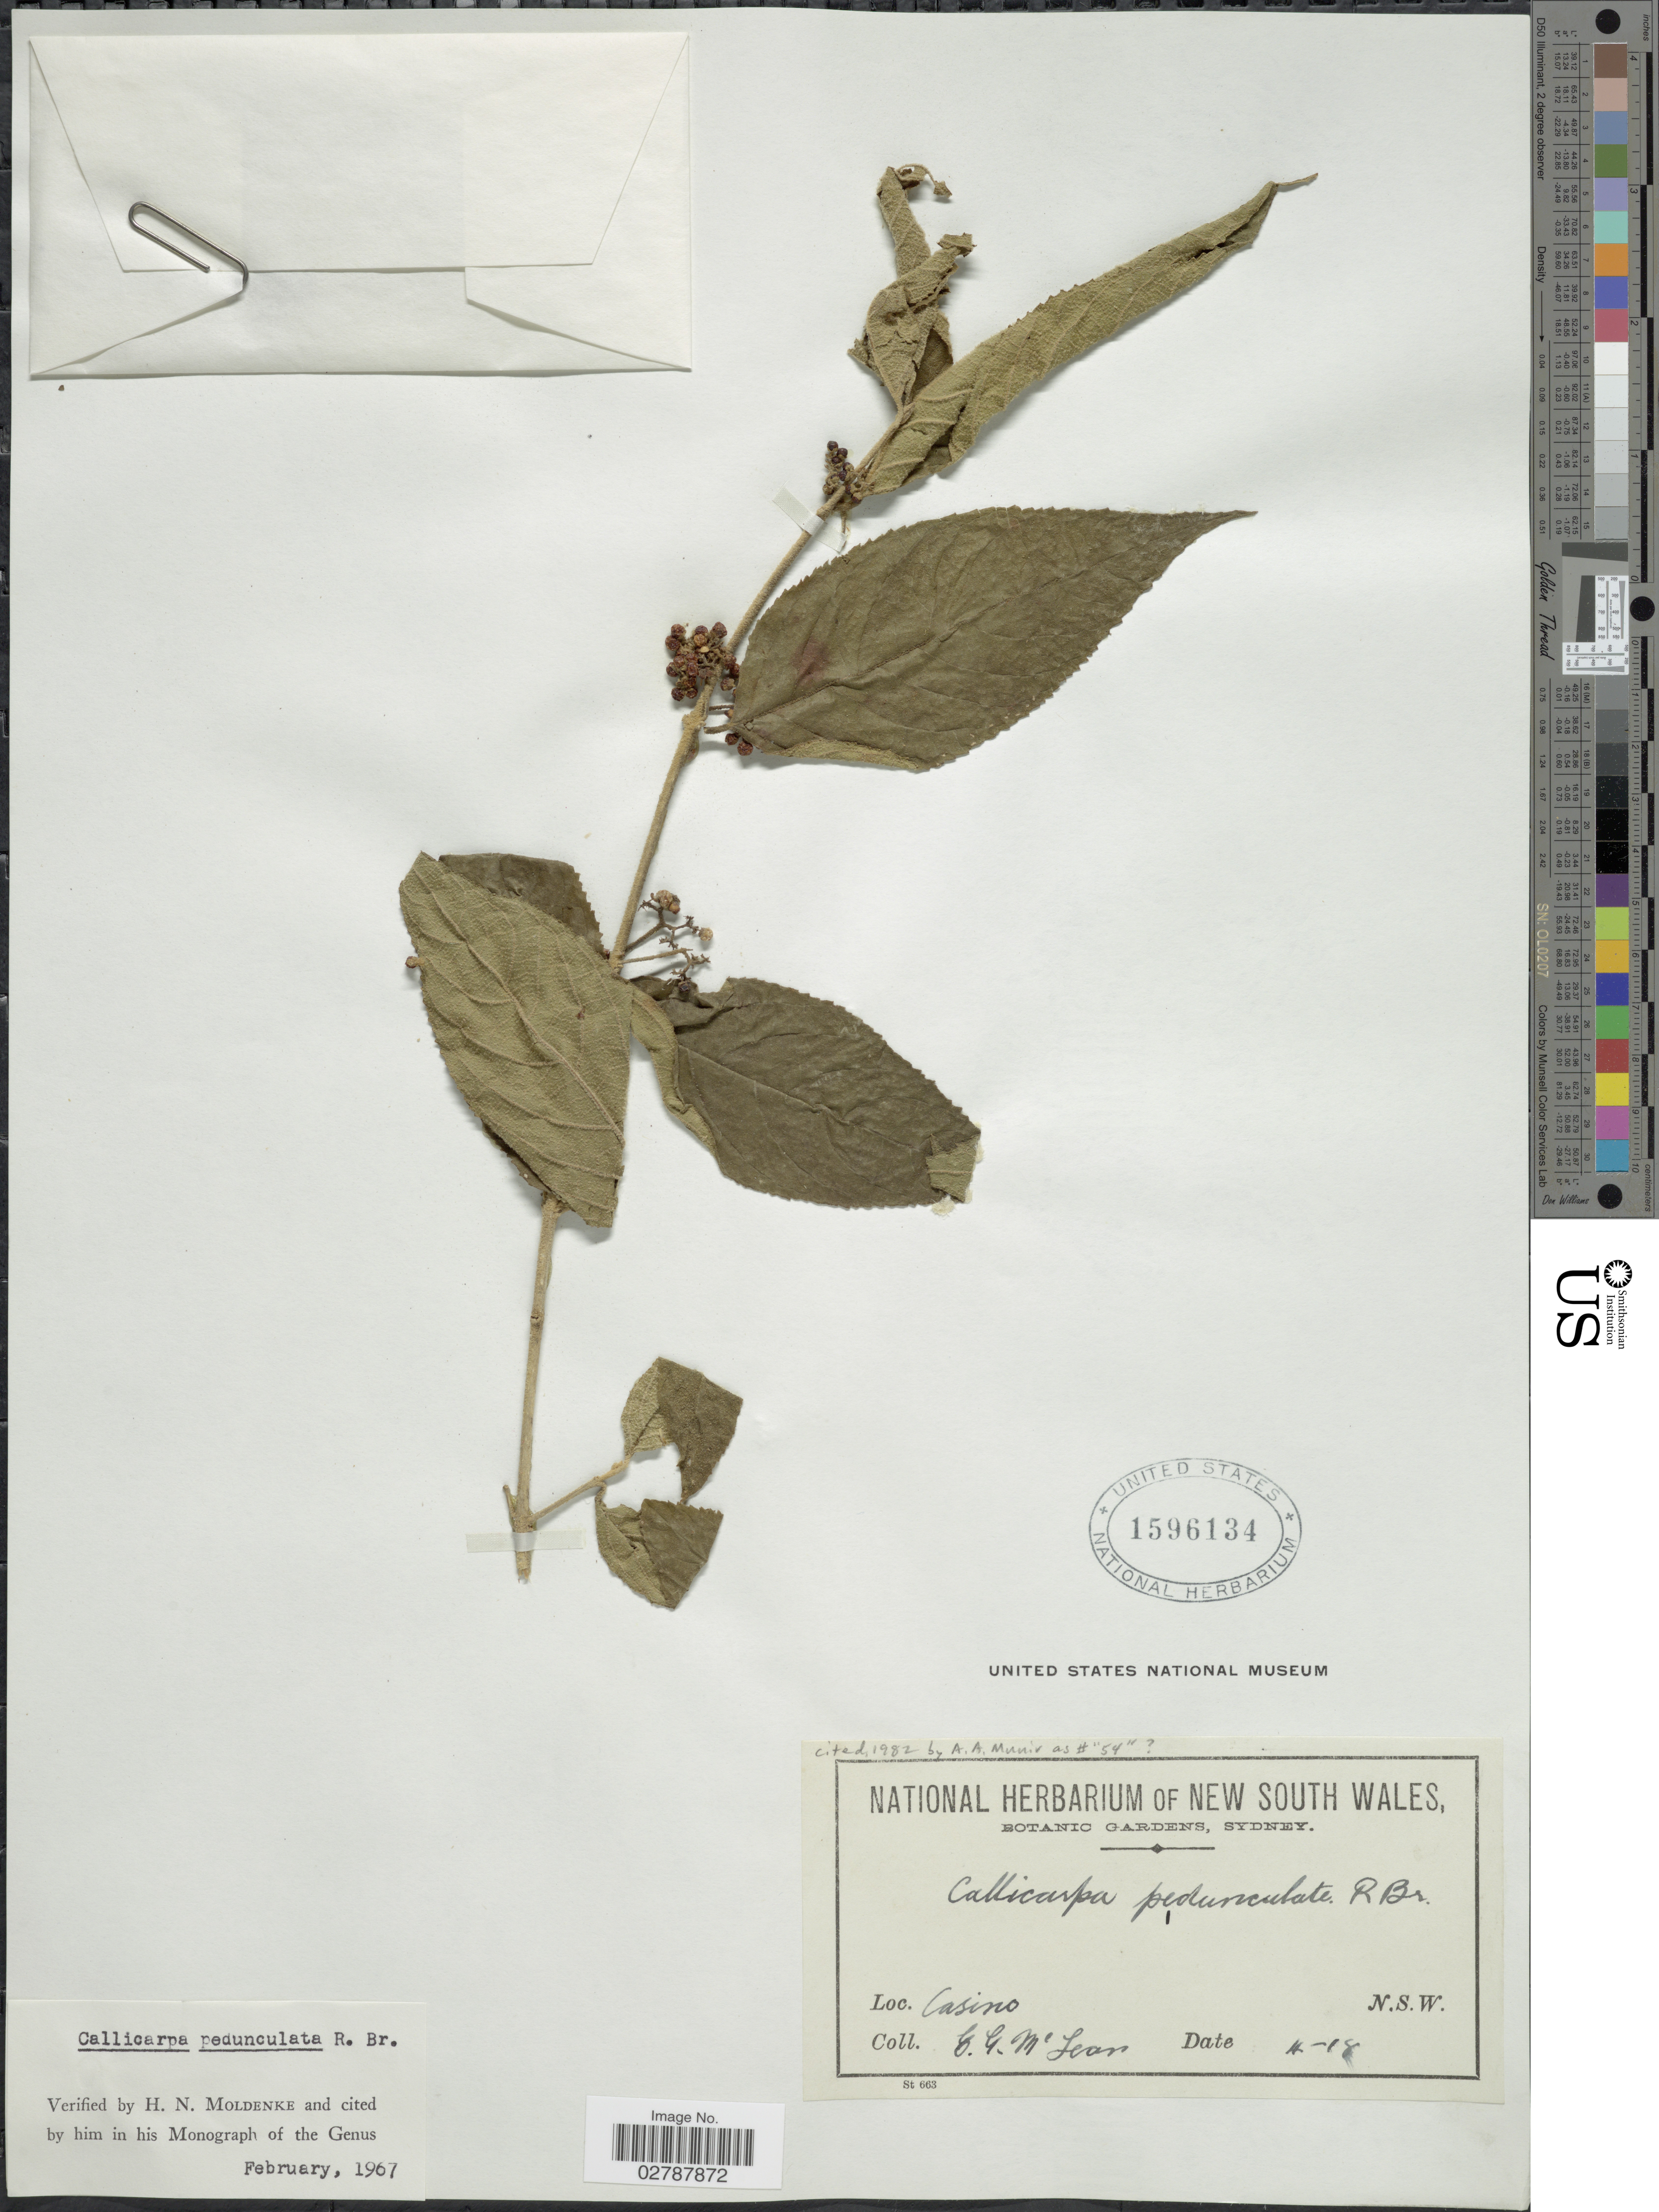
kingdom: Plantae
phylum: Tracheophyta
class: Magnoliopsida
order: Lamiales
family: Lamiaceae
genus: Callicarpa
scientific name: Callicarpa pedunculata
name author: R. Br.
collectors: E. McLean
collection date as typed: Transcribed d/m/y: /4/18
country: Australia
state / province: New South Wales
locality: Casino. N.S.W.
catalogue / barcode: US 1596134